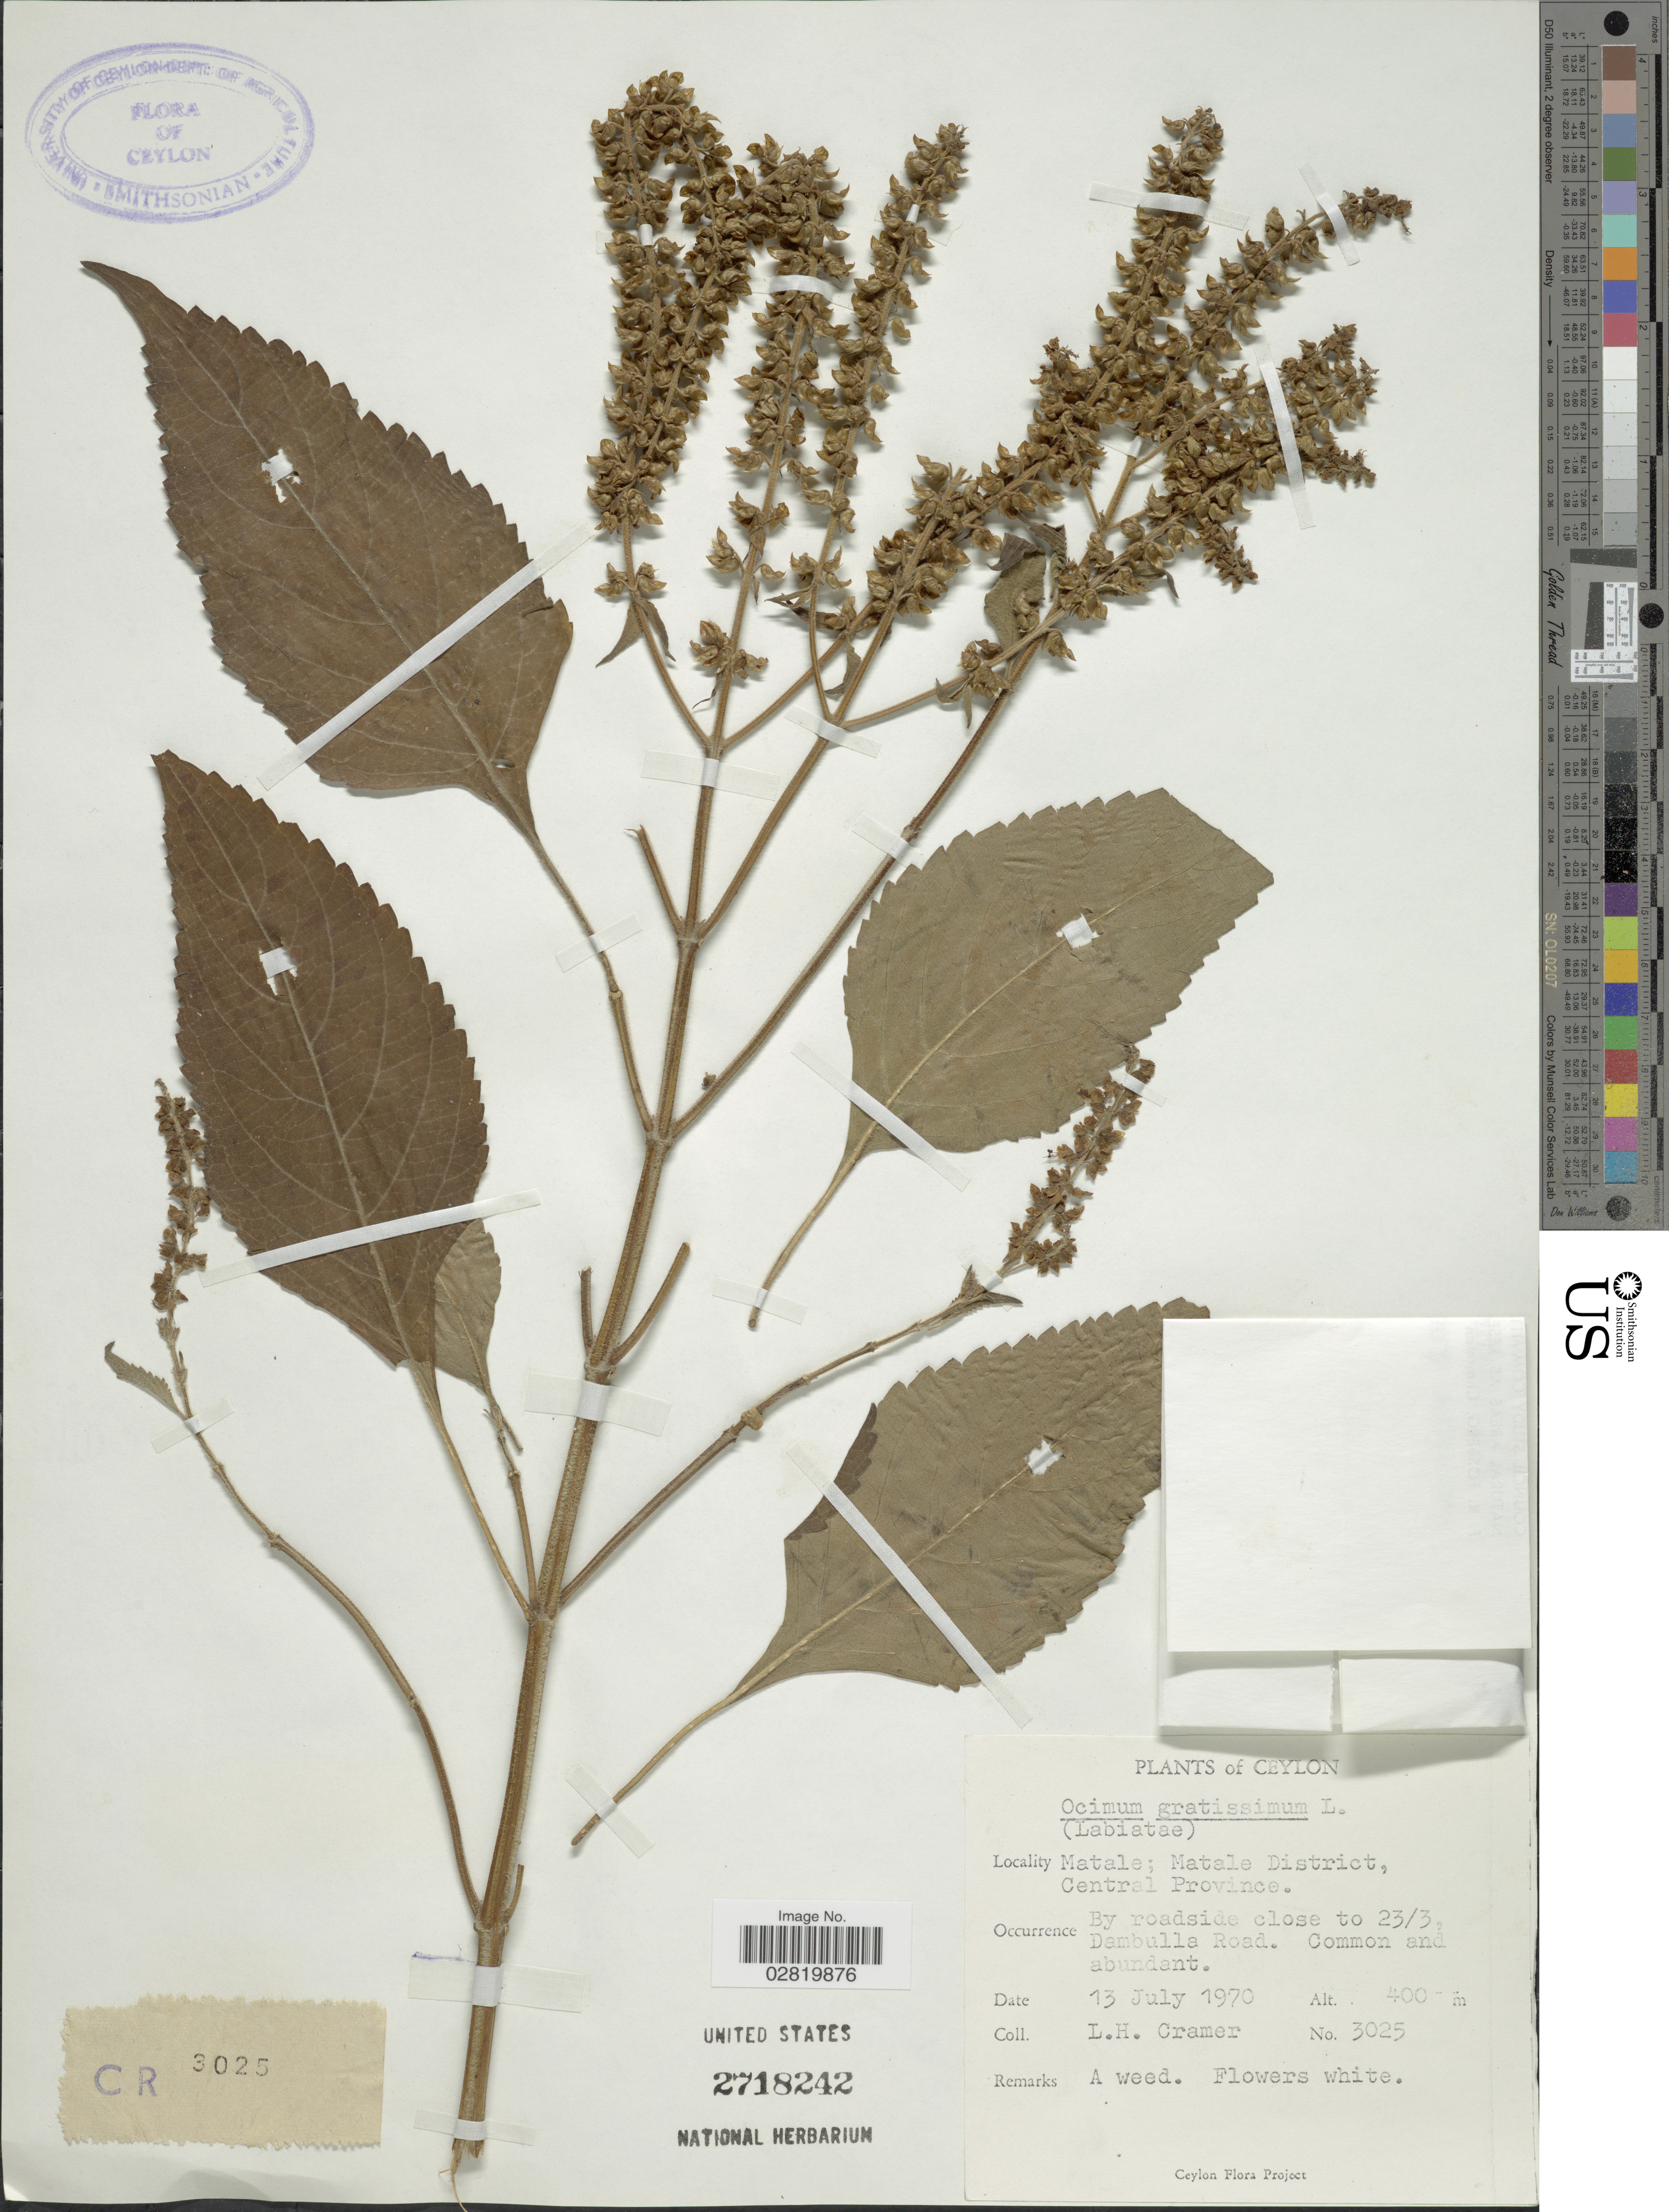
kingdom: Plantae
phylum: Tracheophyta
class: Magnoliopsida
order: Lamiales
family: Lamiaceae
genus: Ocimum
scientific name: Ocimum gratissimum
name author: L.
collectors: L. H. Cramer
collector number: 3025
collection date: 1970-07-13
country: Sri Lanka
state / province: Central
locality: Ceylon, Matale; Matale District, Central Province, By roadside close to 23/3, Dambulla Road.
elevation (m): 400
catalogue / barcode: US 2718242